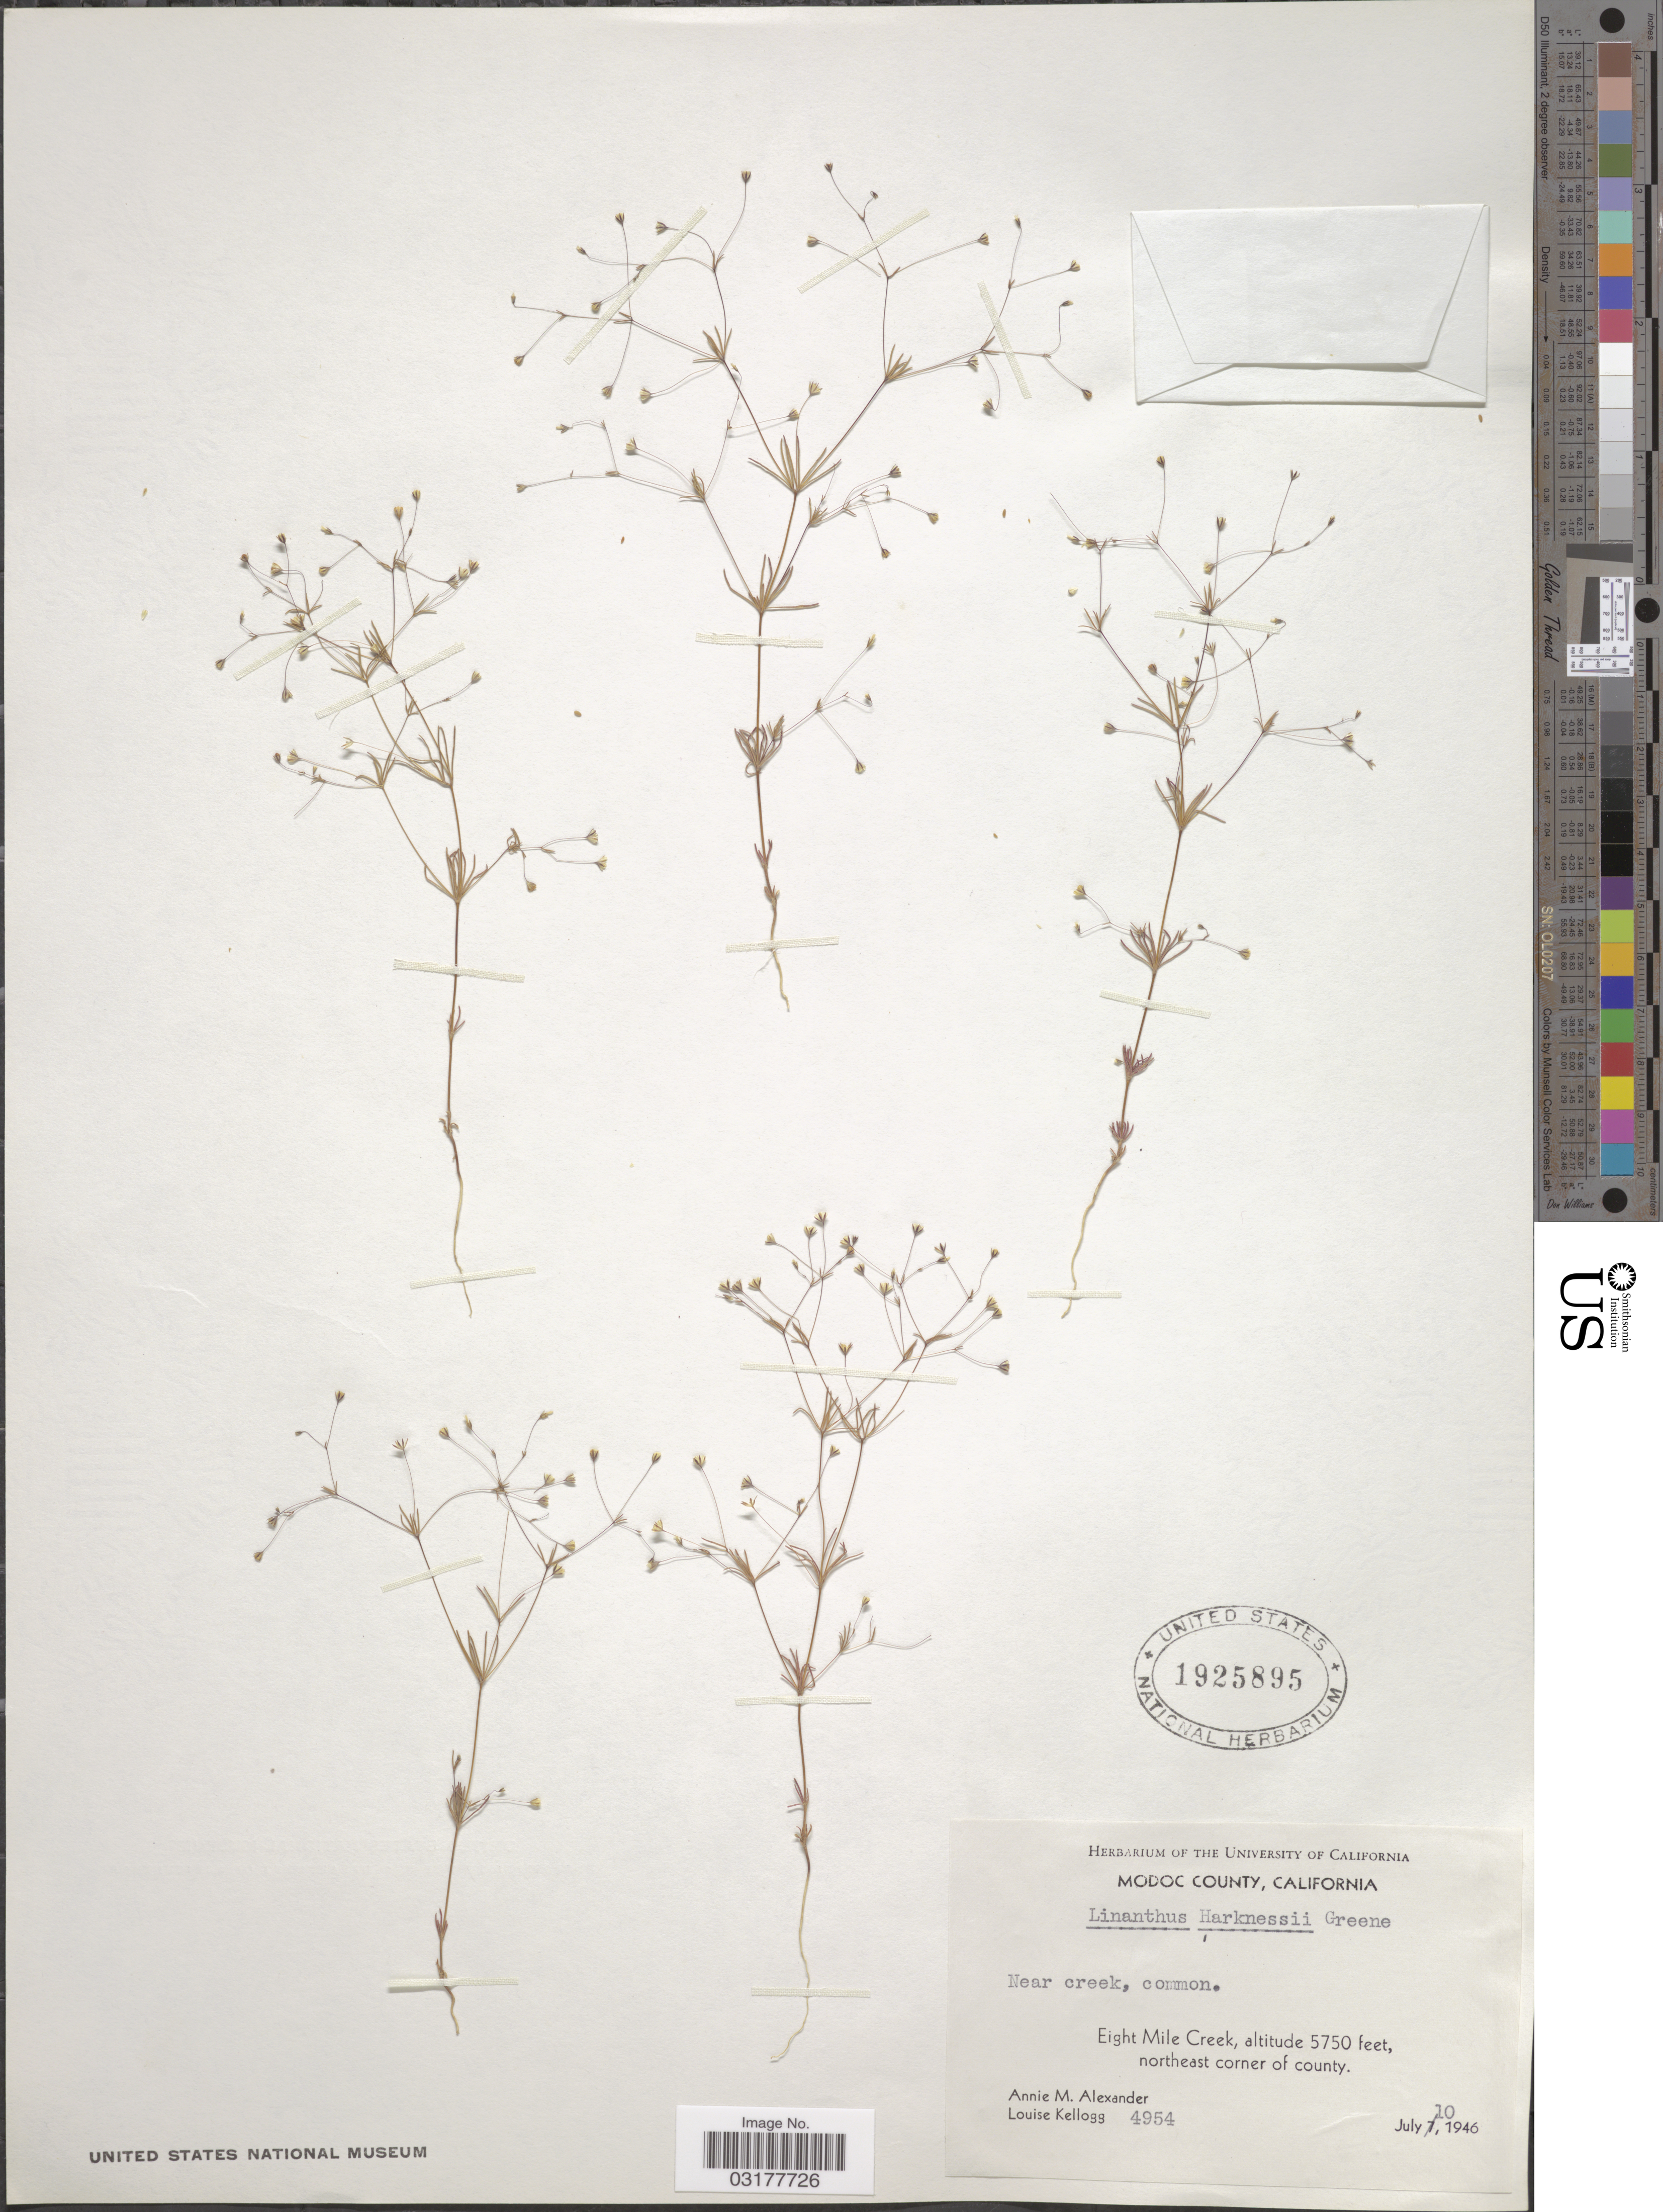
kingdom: Plantae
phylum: Tracheophyta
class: Magnoliopsida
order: Ericales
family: Polemoniaceae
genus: Leptosiphon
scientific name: Leptosiphon harknessii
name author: (Curran) J.M. Porter & L.A. Johnson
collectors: A. M. Alexander & L. Kellogg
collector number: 4954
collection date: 1946-07-10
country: United States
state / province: California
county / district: Modoc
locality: Modoc County. Eight Mile Creek. Northeast corner of county.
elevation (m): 1753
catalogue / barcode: US 1925895